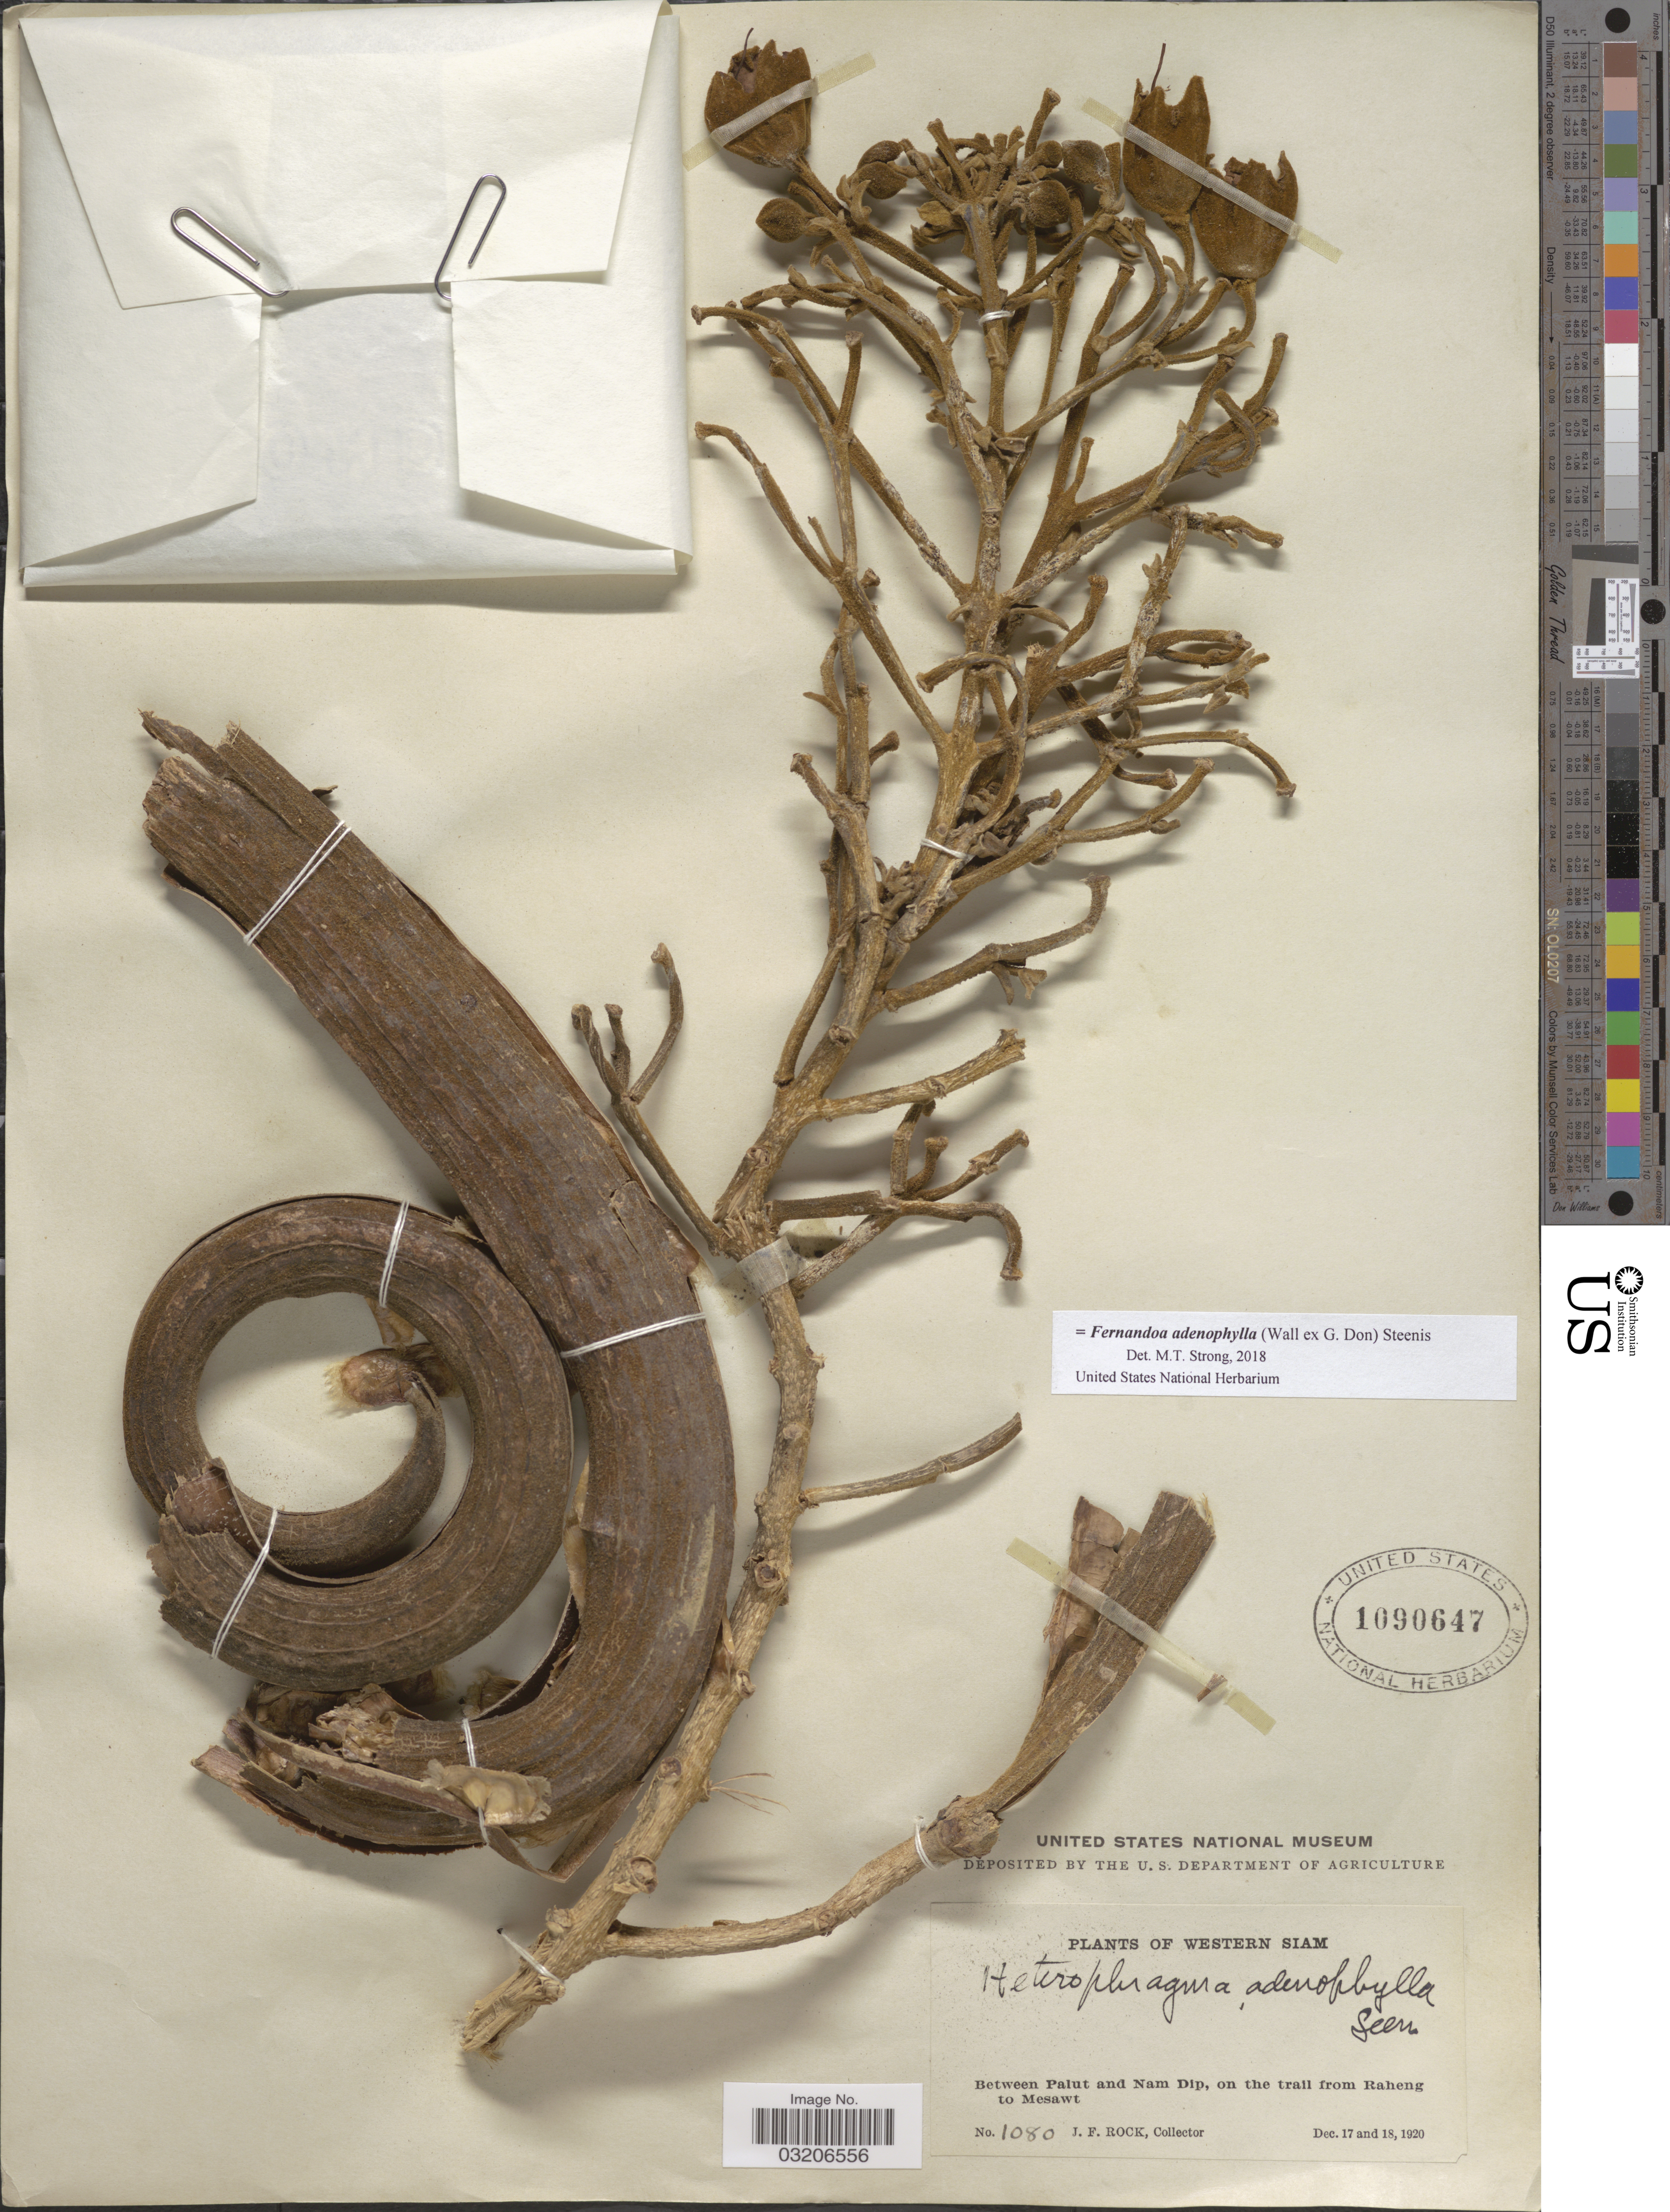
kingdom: Plantae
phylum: Tracheophyta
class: Magnoliopsida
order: Lamiales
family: Bignoniaceae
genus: Fernandoa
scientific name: Fernandoa adenophylla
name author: (Wall. ex G. Don) Steenis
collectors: J. Rock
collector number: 1080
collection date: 1920-12-17/1920-12-18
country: Thailand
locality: Western Siam. Between Palut and Nam Dip, on the trail from Raheng to Mesawt.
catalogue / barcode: US 1090647